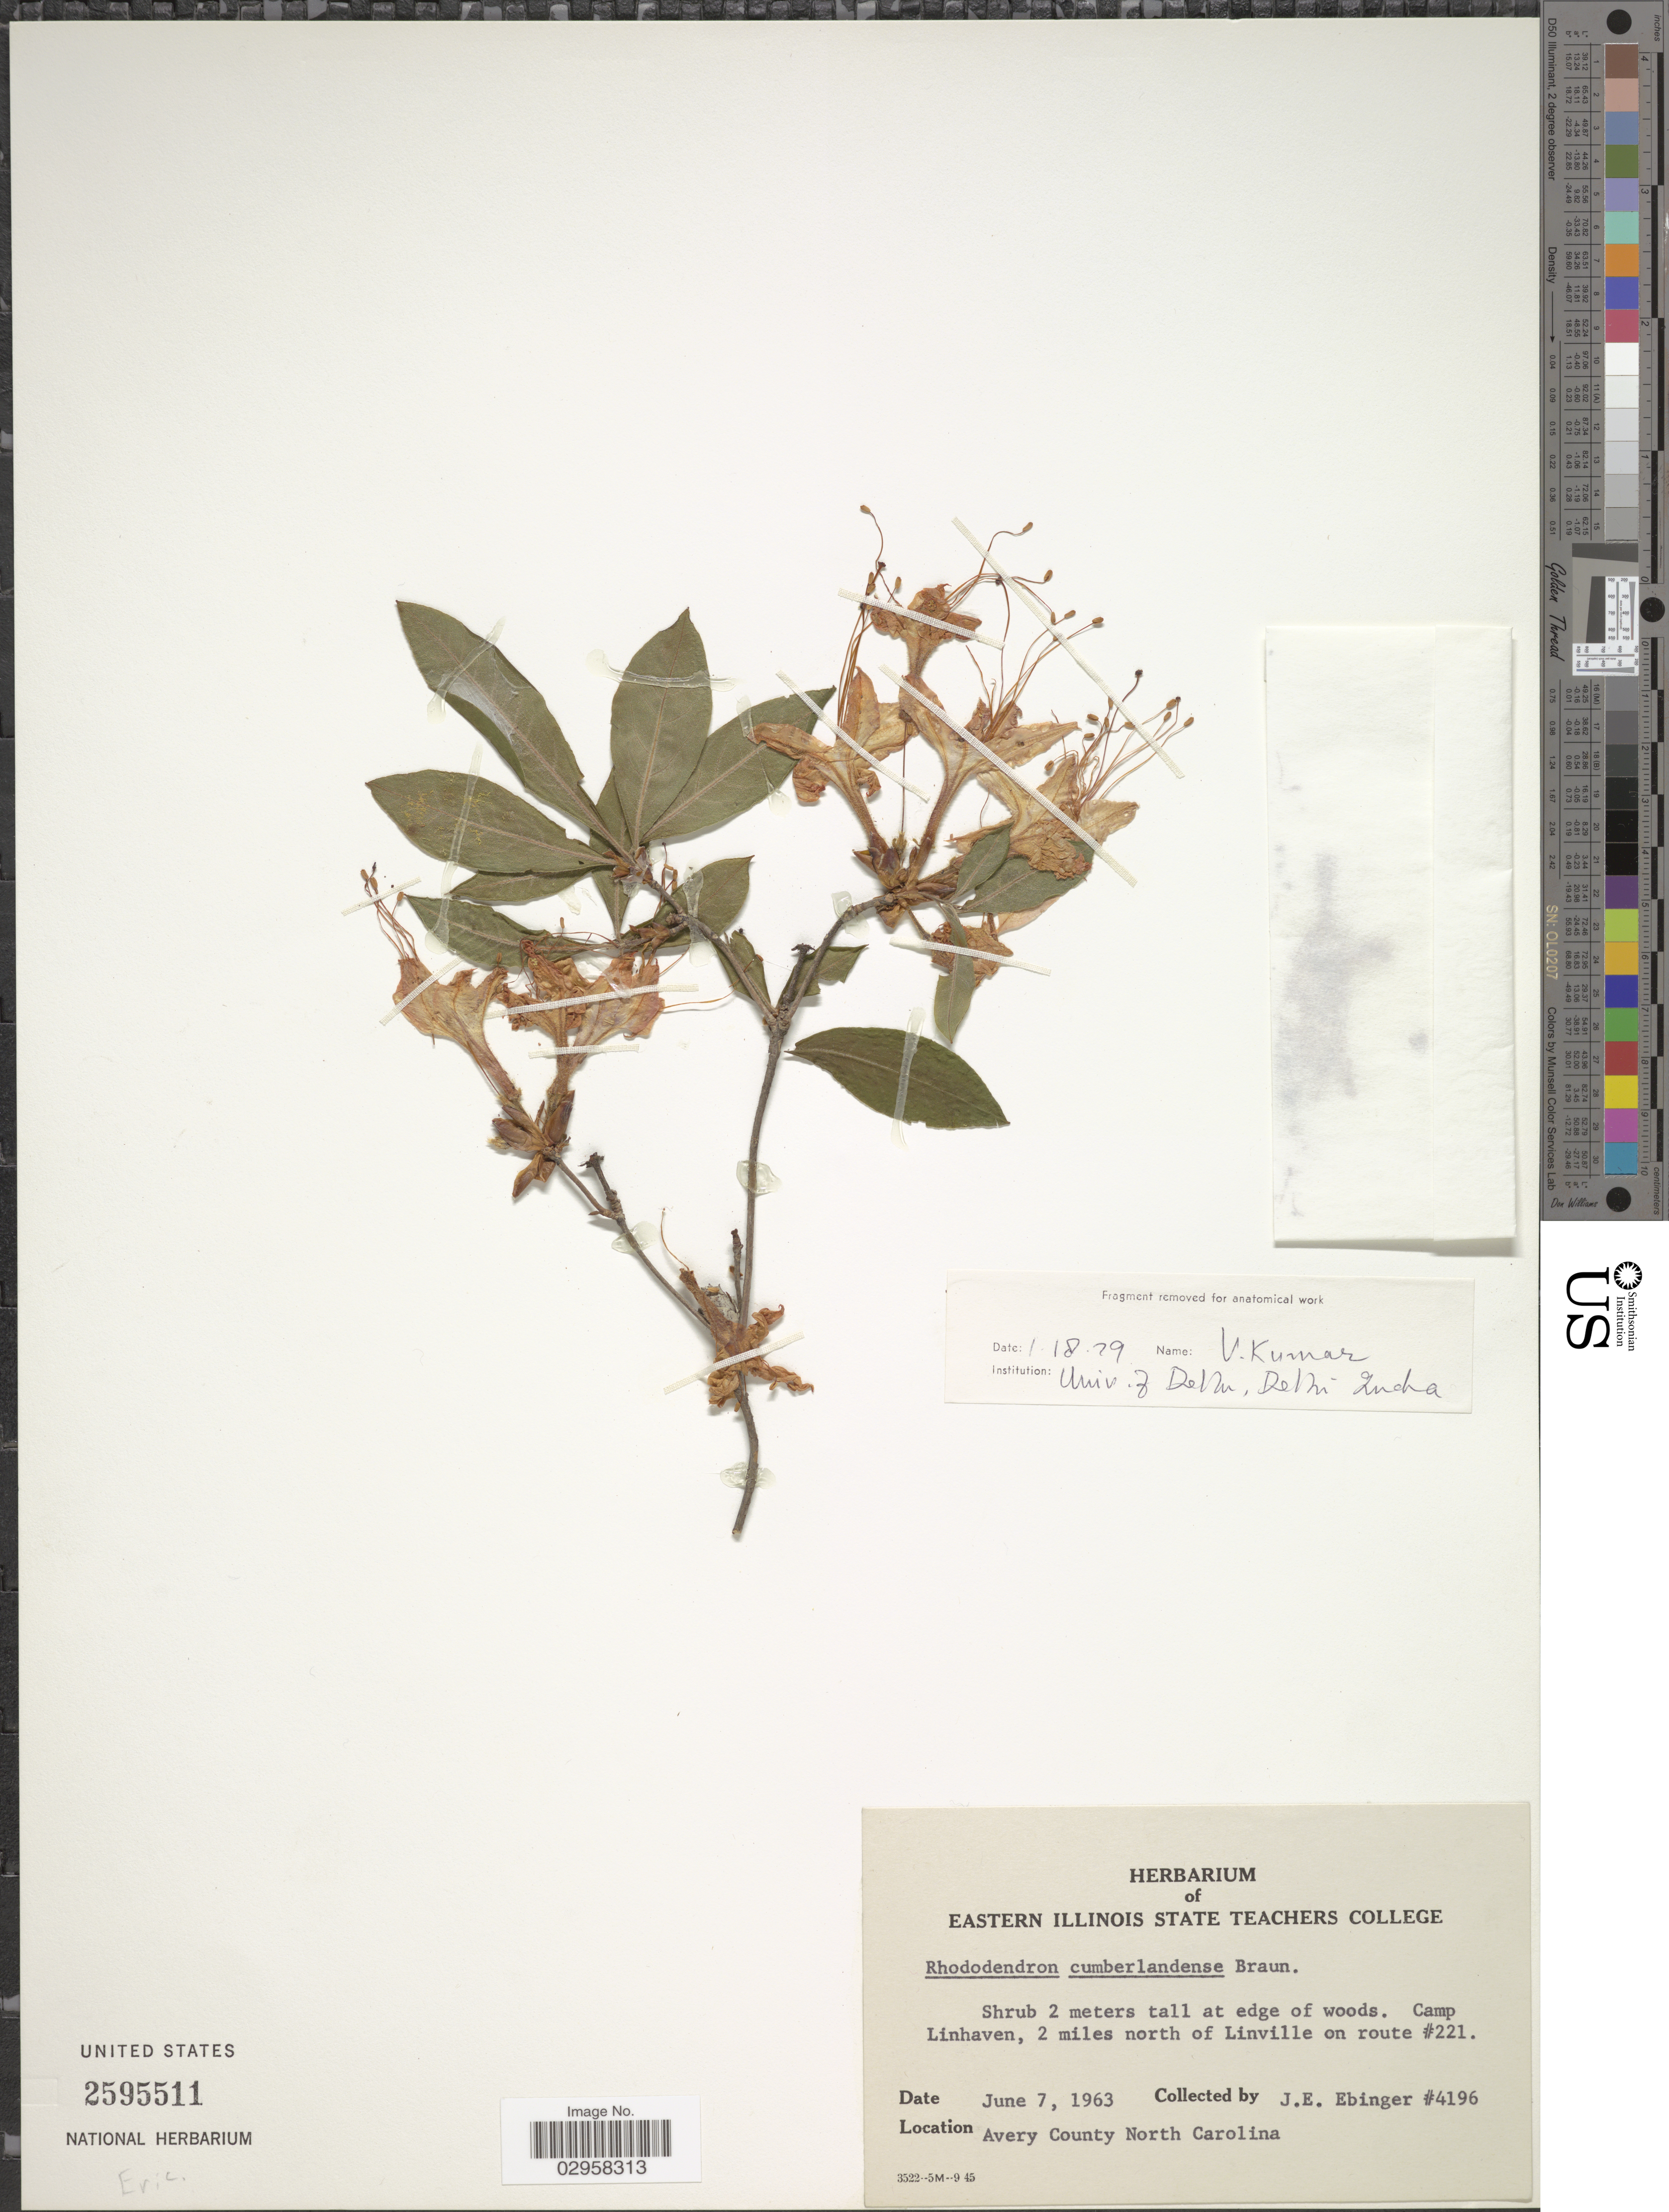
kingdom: Plantae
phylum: Tracheophyta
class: Magnoliopsida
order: Ericales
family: Ericaceae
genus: Rhododendron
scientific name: Rhododendron cumberlandense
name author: E.L. Braun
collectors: J. Ebinger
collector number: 4196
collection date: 1963-06-07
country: United States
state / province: North Carolina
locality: Camp Linhaven, 2 miles north of Linville on route #221. Avery County North Carolina.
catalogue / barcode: US 2595511